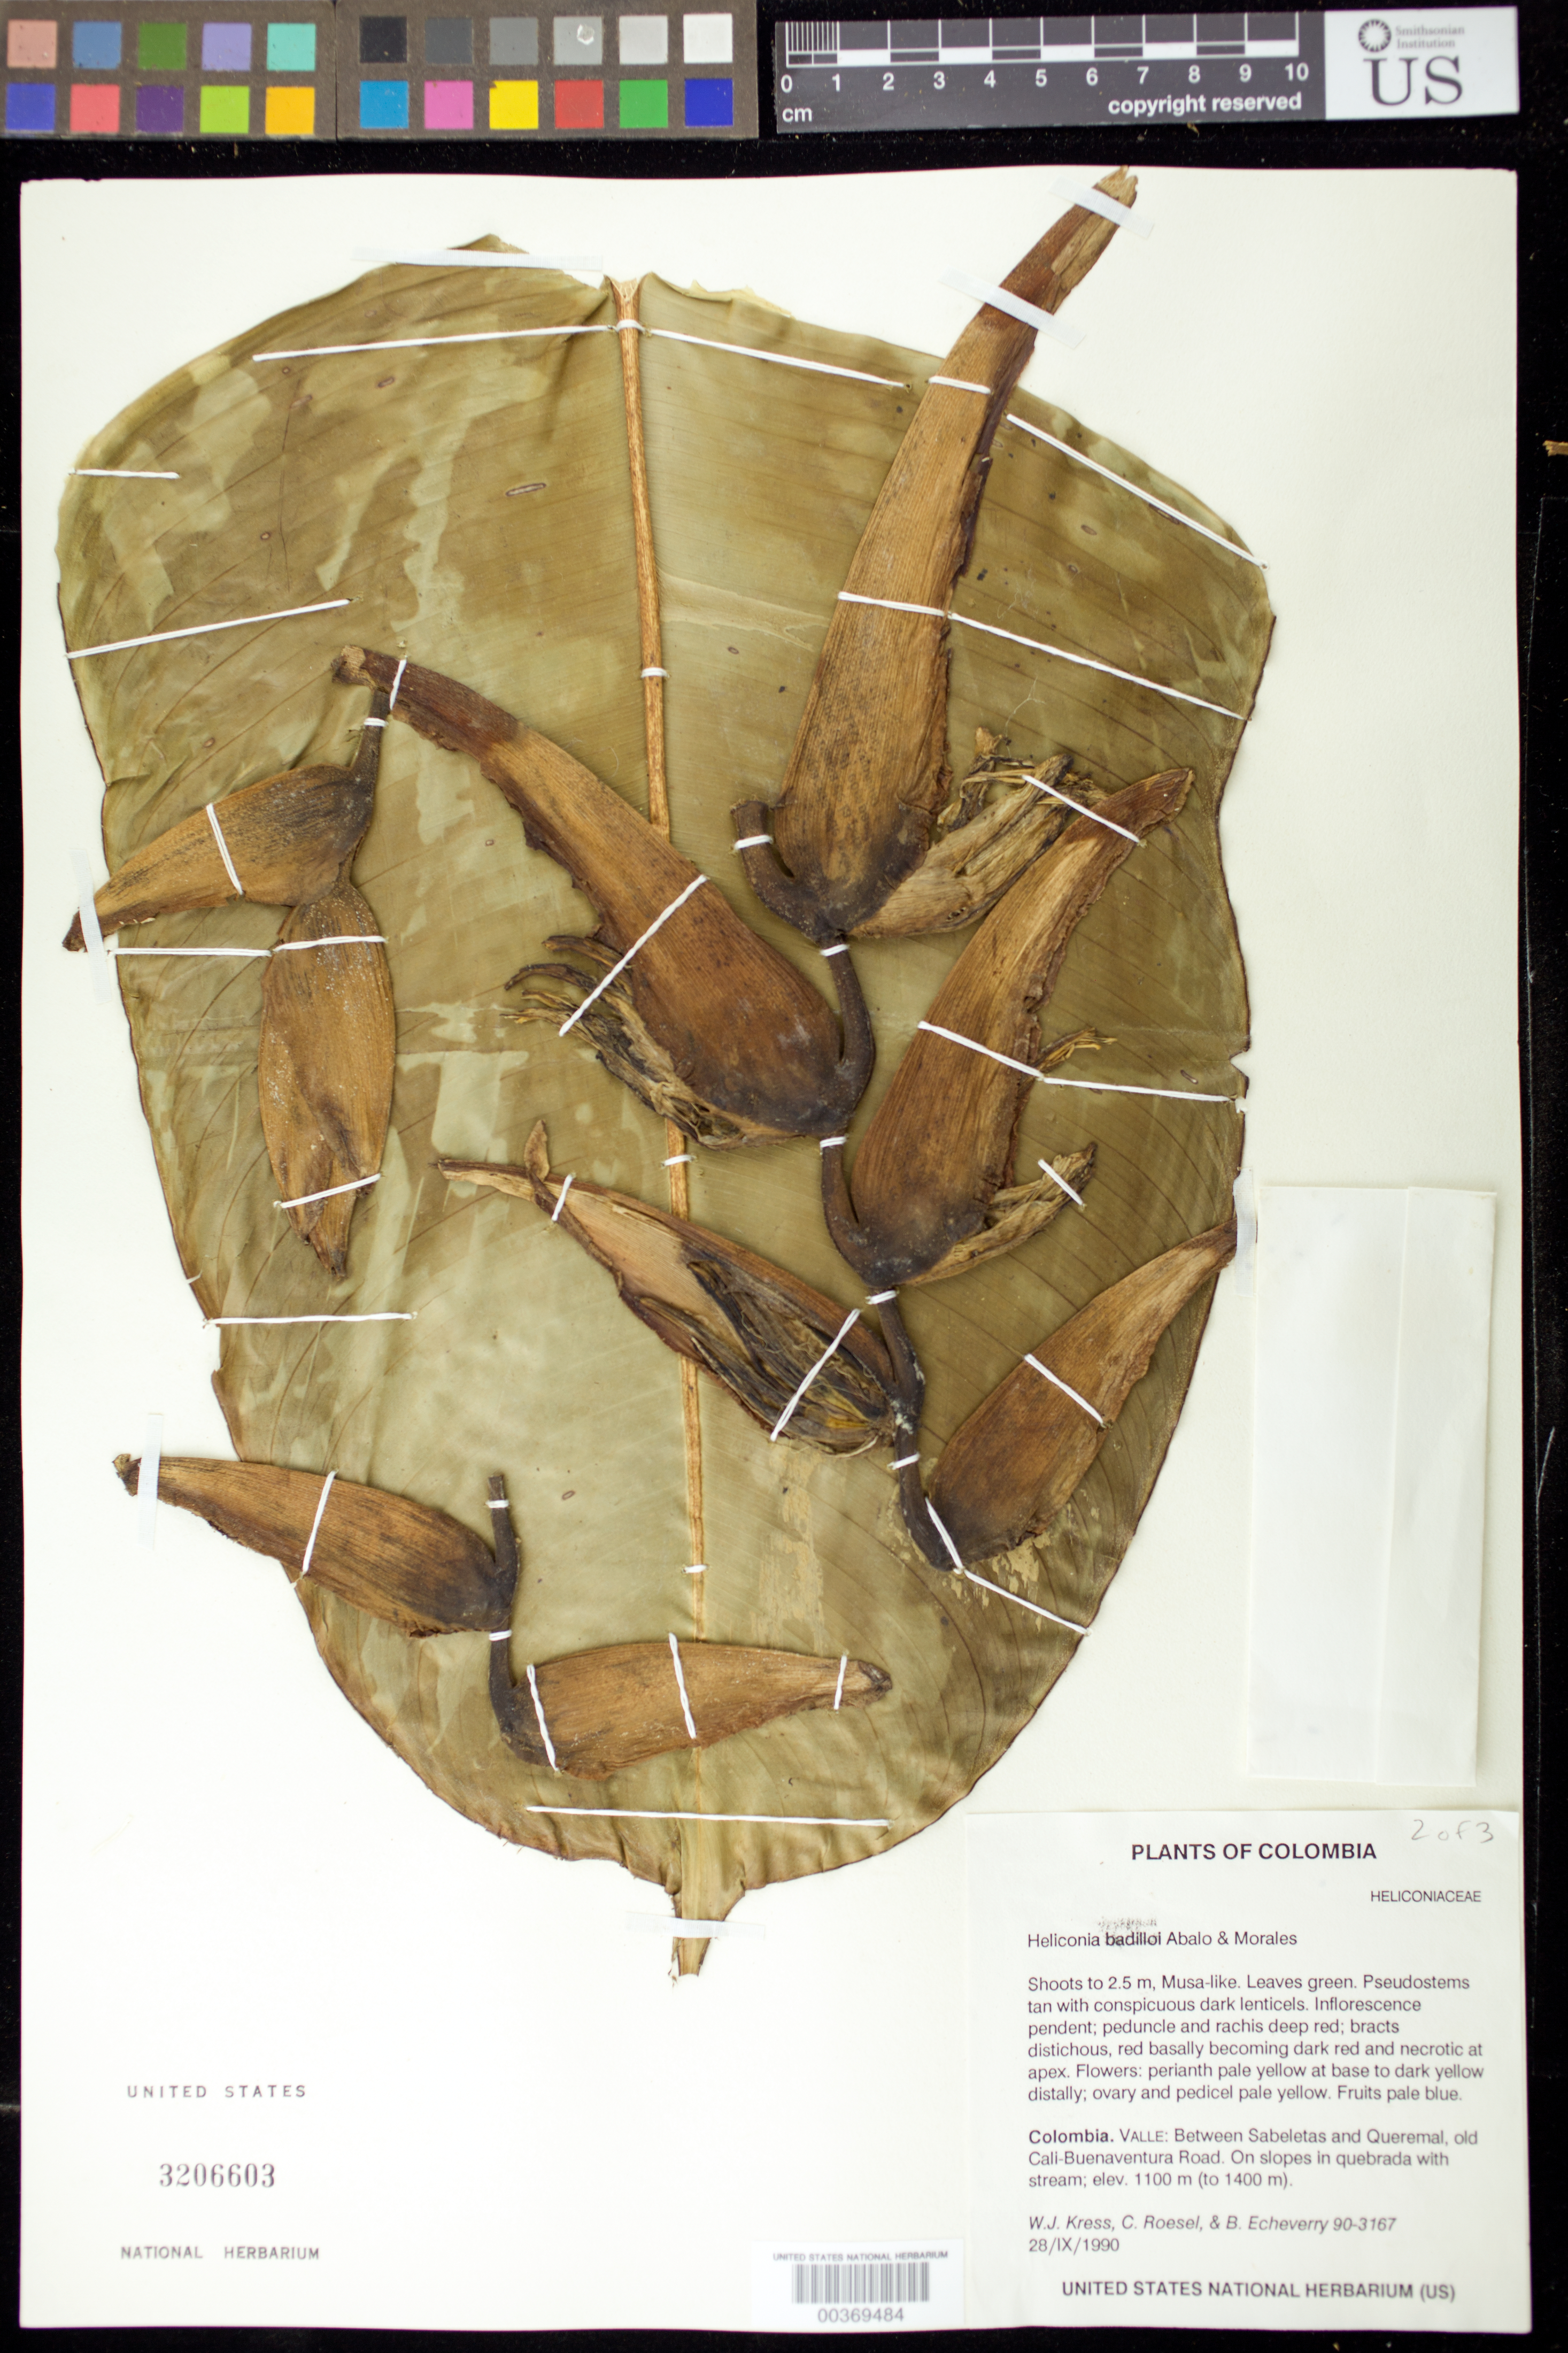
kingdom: Plantae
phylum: Tracheophyta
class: Liliopsida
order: Zingiberales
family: Heliconiaceae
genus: Heliconia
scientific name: Heliconia badilloi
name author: Abalo & G. Morales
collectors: W. J. Kress, C. S. Roesel & B. Echeverry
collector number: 90-3167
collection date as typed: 28 Sep 1990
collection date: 1990-09-28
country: Colombia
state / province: Valle del Cauca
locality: Valle: between Sabeletas and Queremal, old Cali-Buena Ventura road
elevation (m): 1100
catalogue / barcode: US 3206603